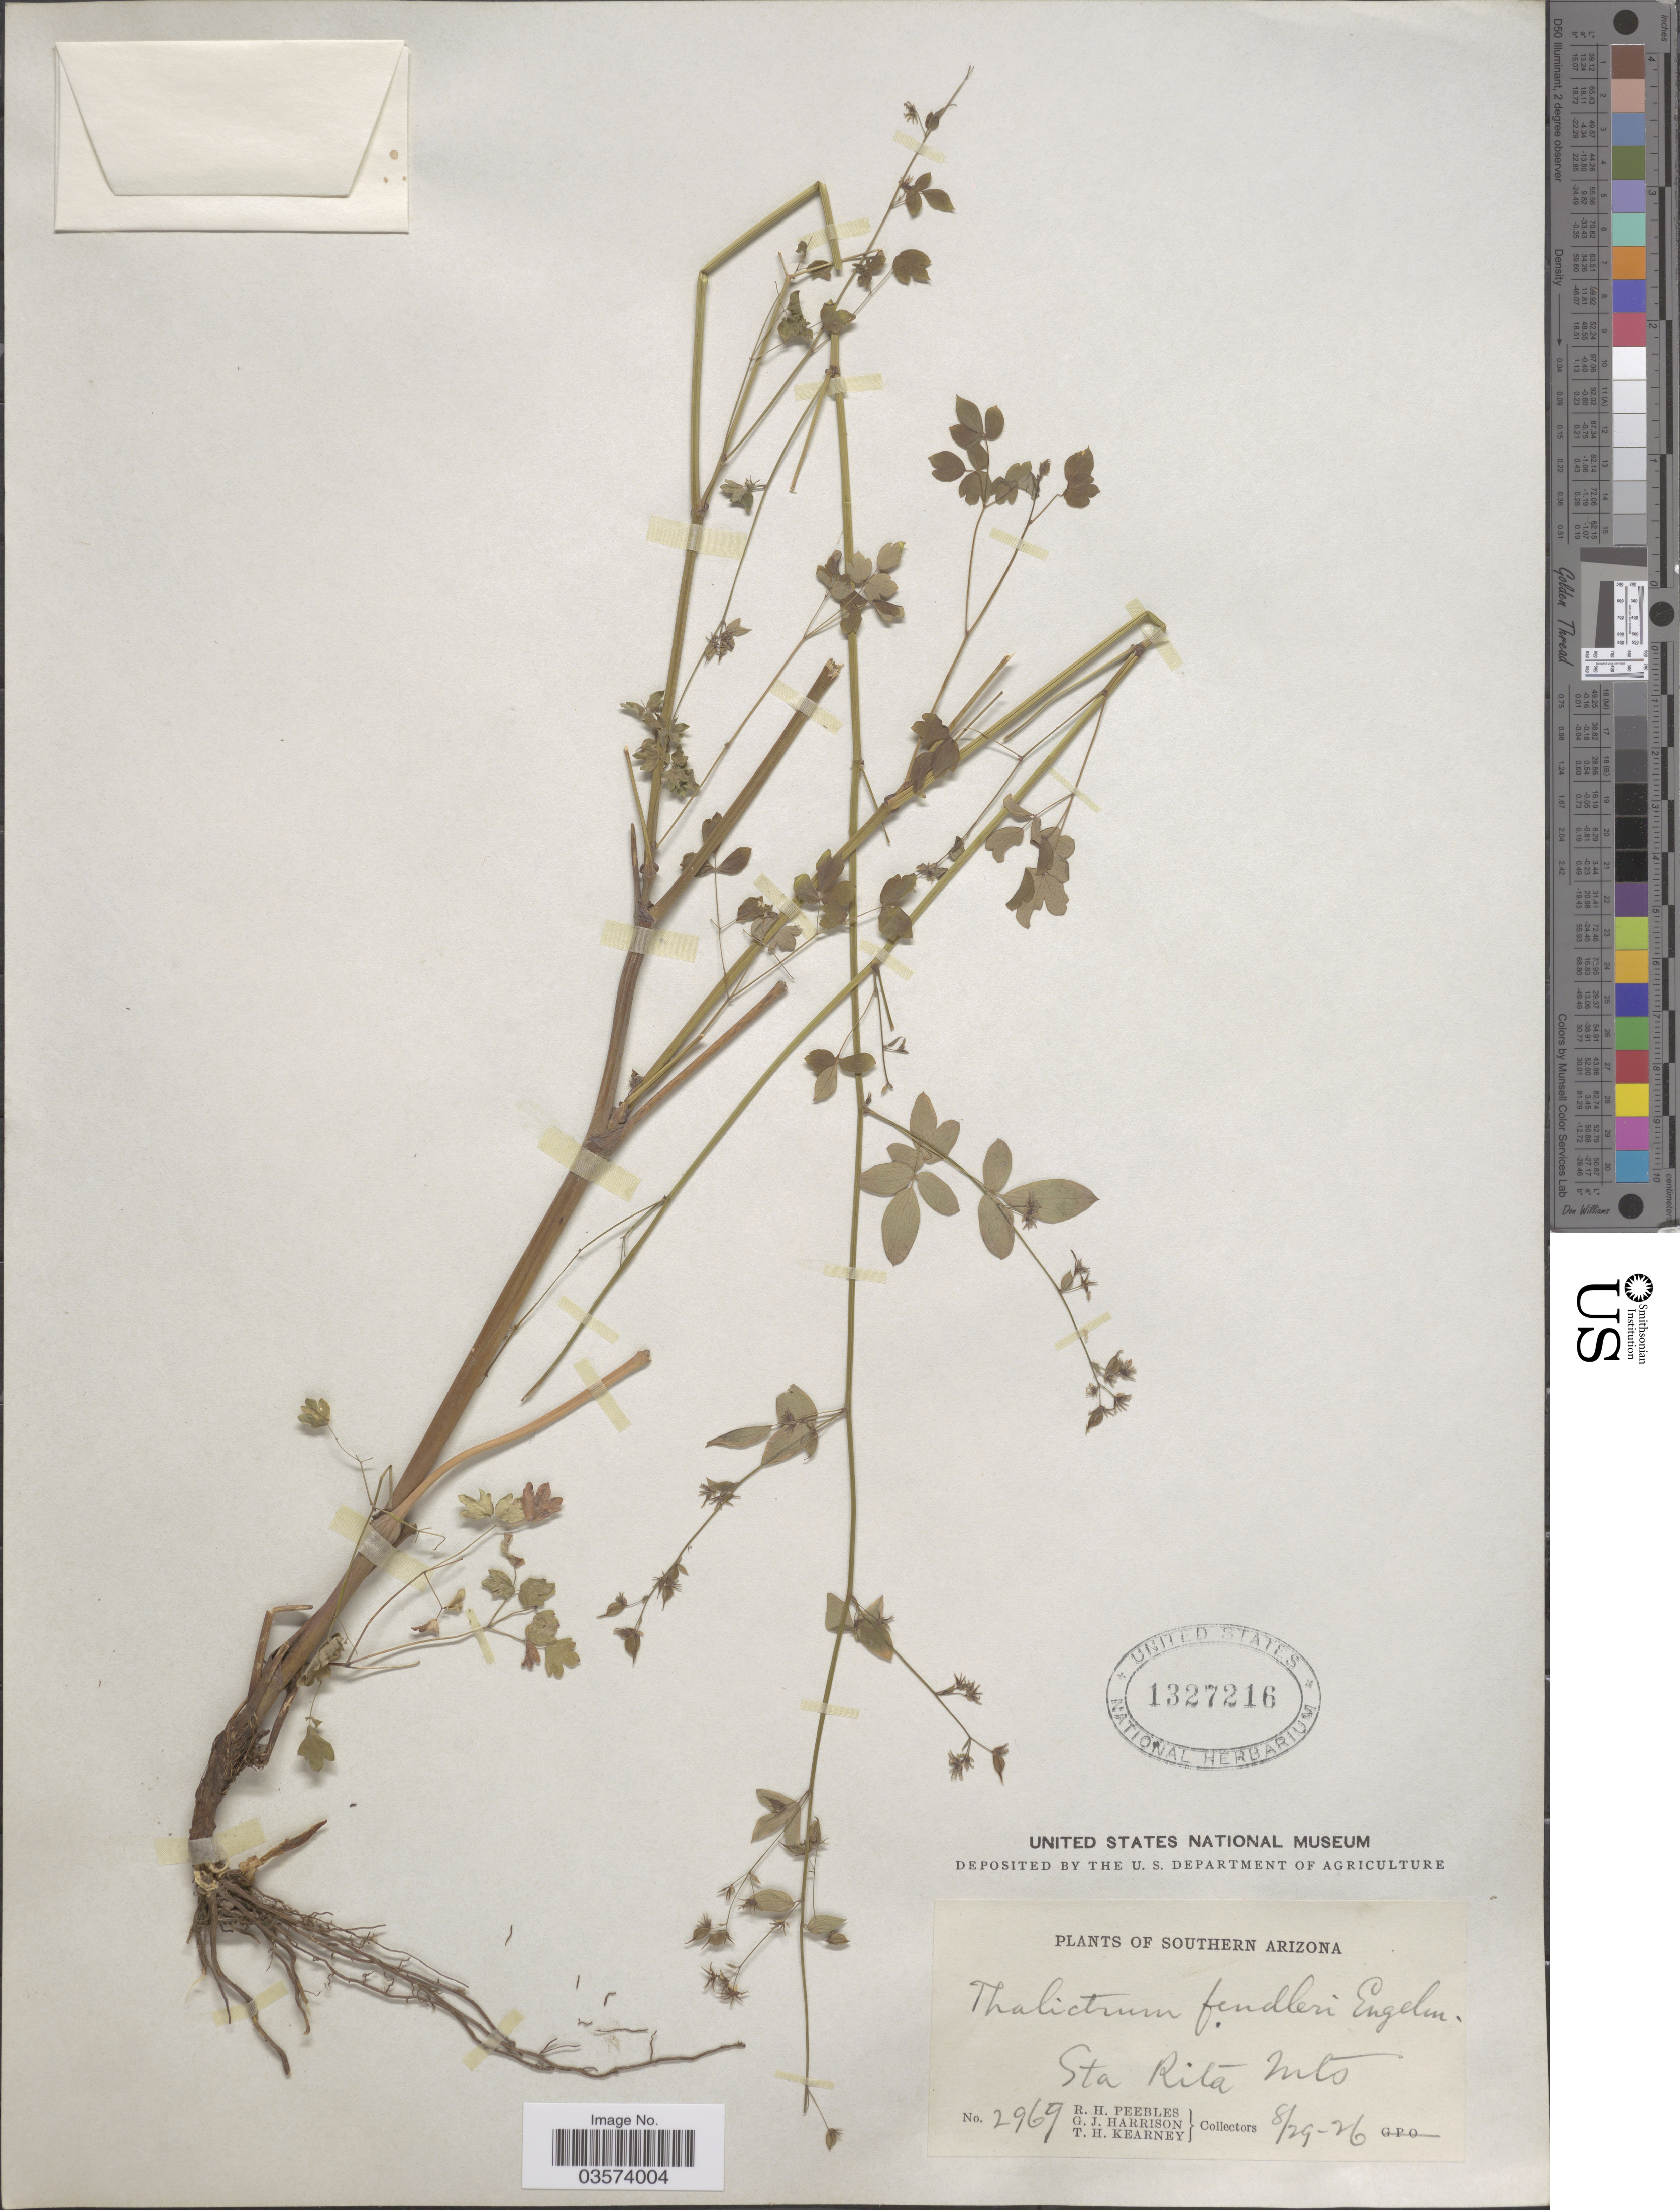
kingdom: Plantae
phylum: Tracheophyta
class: Magnoliopsida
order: Ranunculales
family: Ranunculaceae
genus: Thalictrum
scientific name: Thalictrum fendleri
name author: Engelm. ex A. Gray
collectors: R. H. Peebles, G. J. Harrison & T. H. Kearney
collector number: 2969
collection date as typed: Transcribed d/m/y: 29/8/26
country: United States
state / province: Arizona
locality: Southern Arizona. Sta Rita Mts.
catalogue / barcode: US 1327216